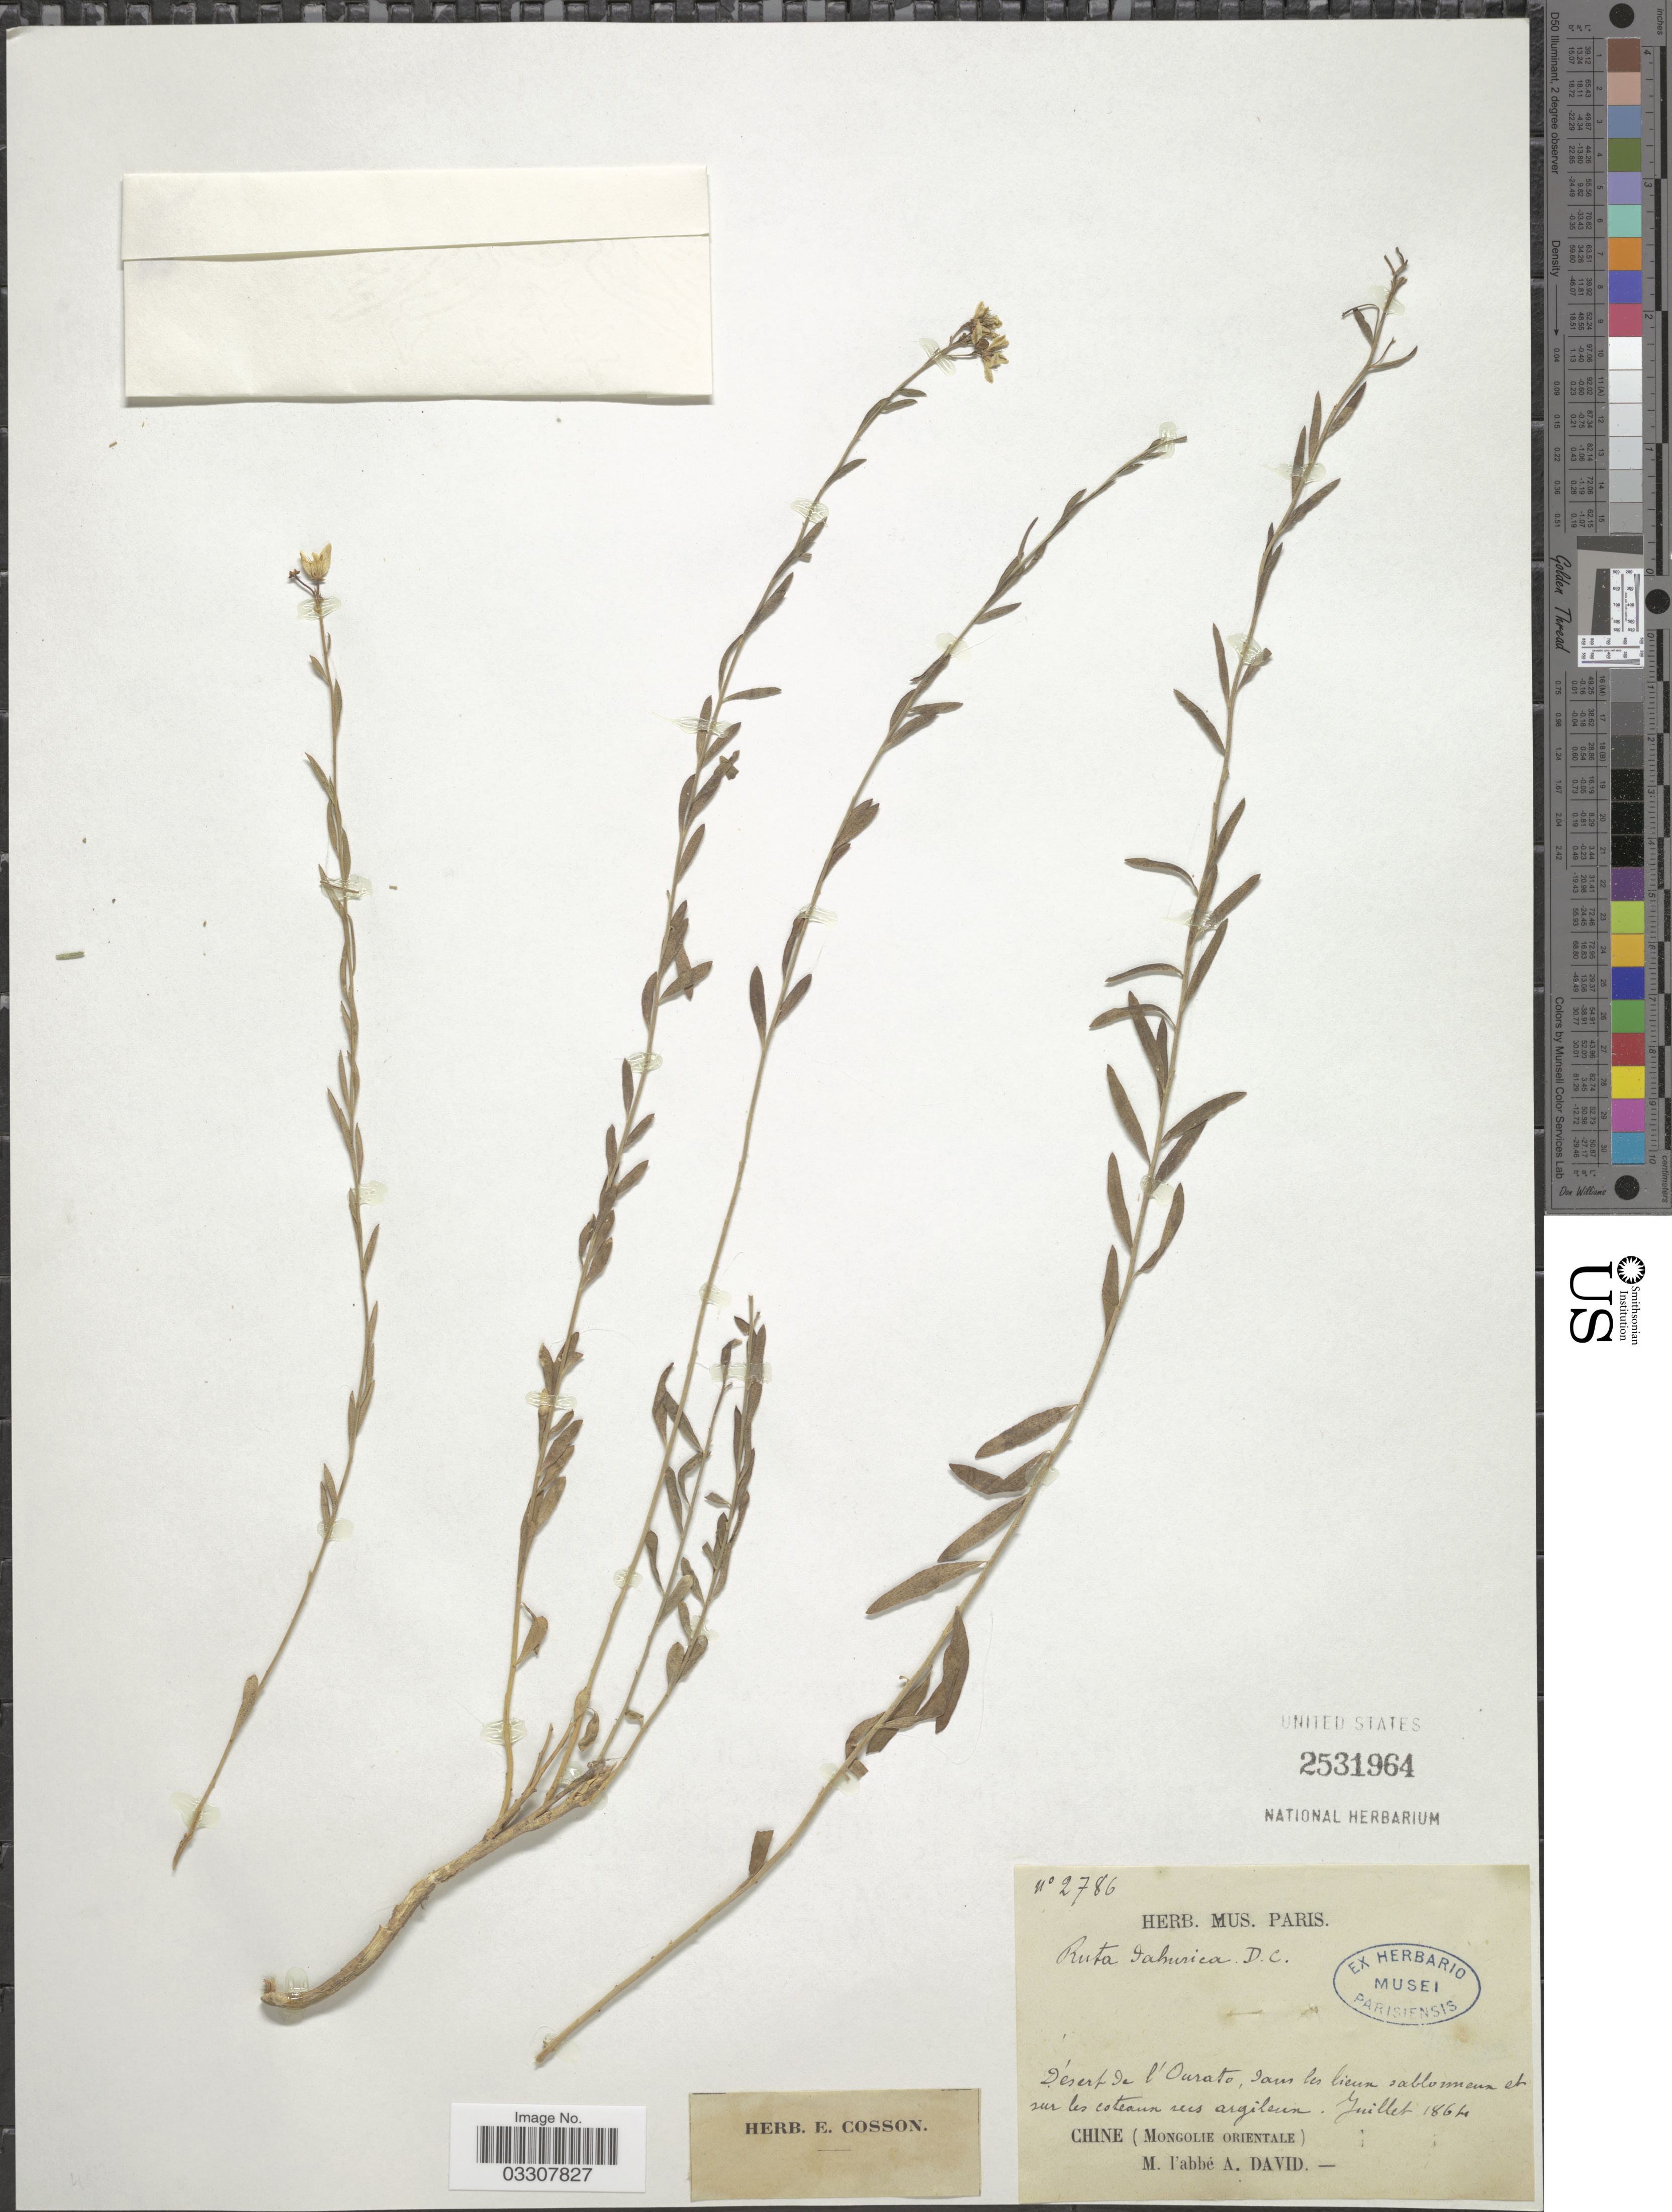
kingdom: Plantae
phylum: Tracheophyta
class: Magnoliopsida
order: Sapindales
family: Rutaceae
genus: Haplophyllum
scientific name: Haplophyllum dauricum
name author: (L.) G. Don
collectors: M. David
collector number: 2786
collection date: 1964-07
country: China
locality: Désert de l'Ourato, dans les lieux sablonneux et sur les coteaux secs argileux. (Mongolie Orientale).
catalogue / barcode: US 2531964